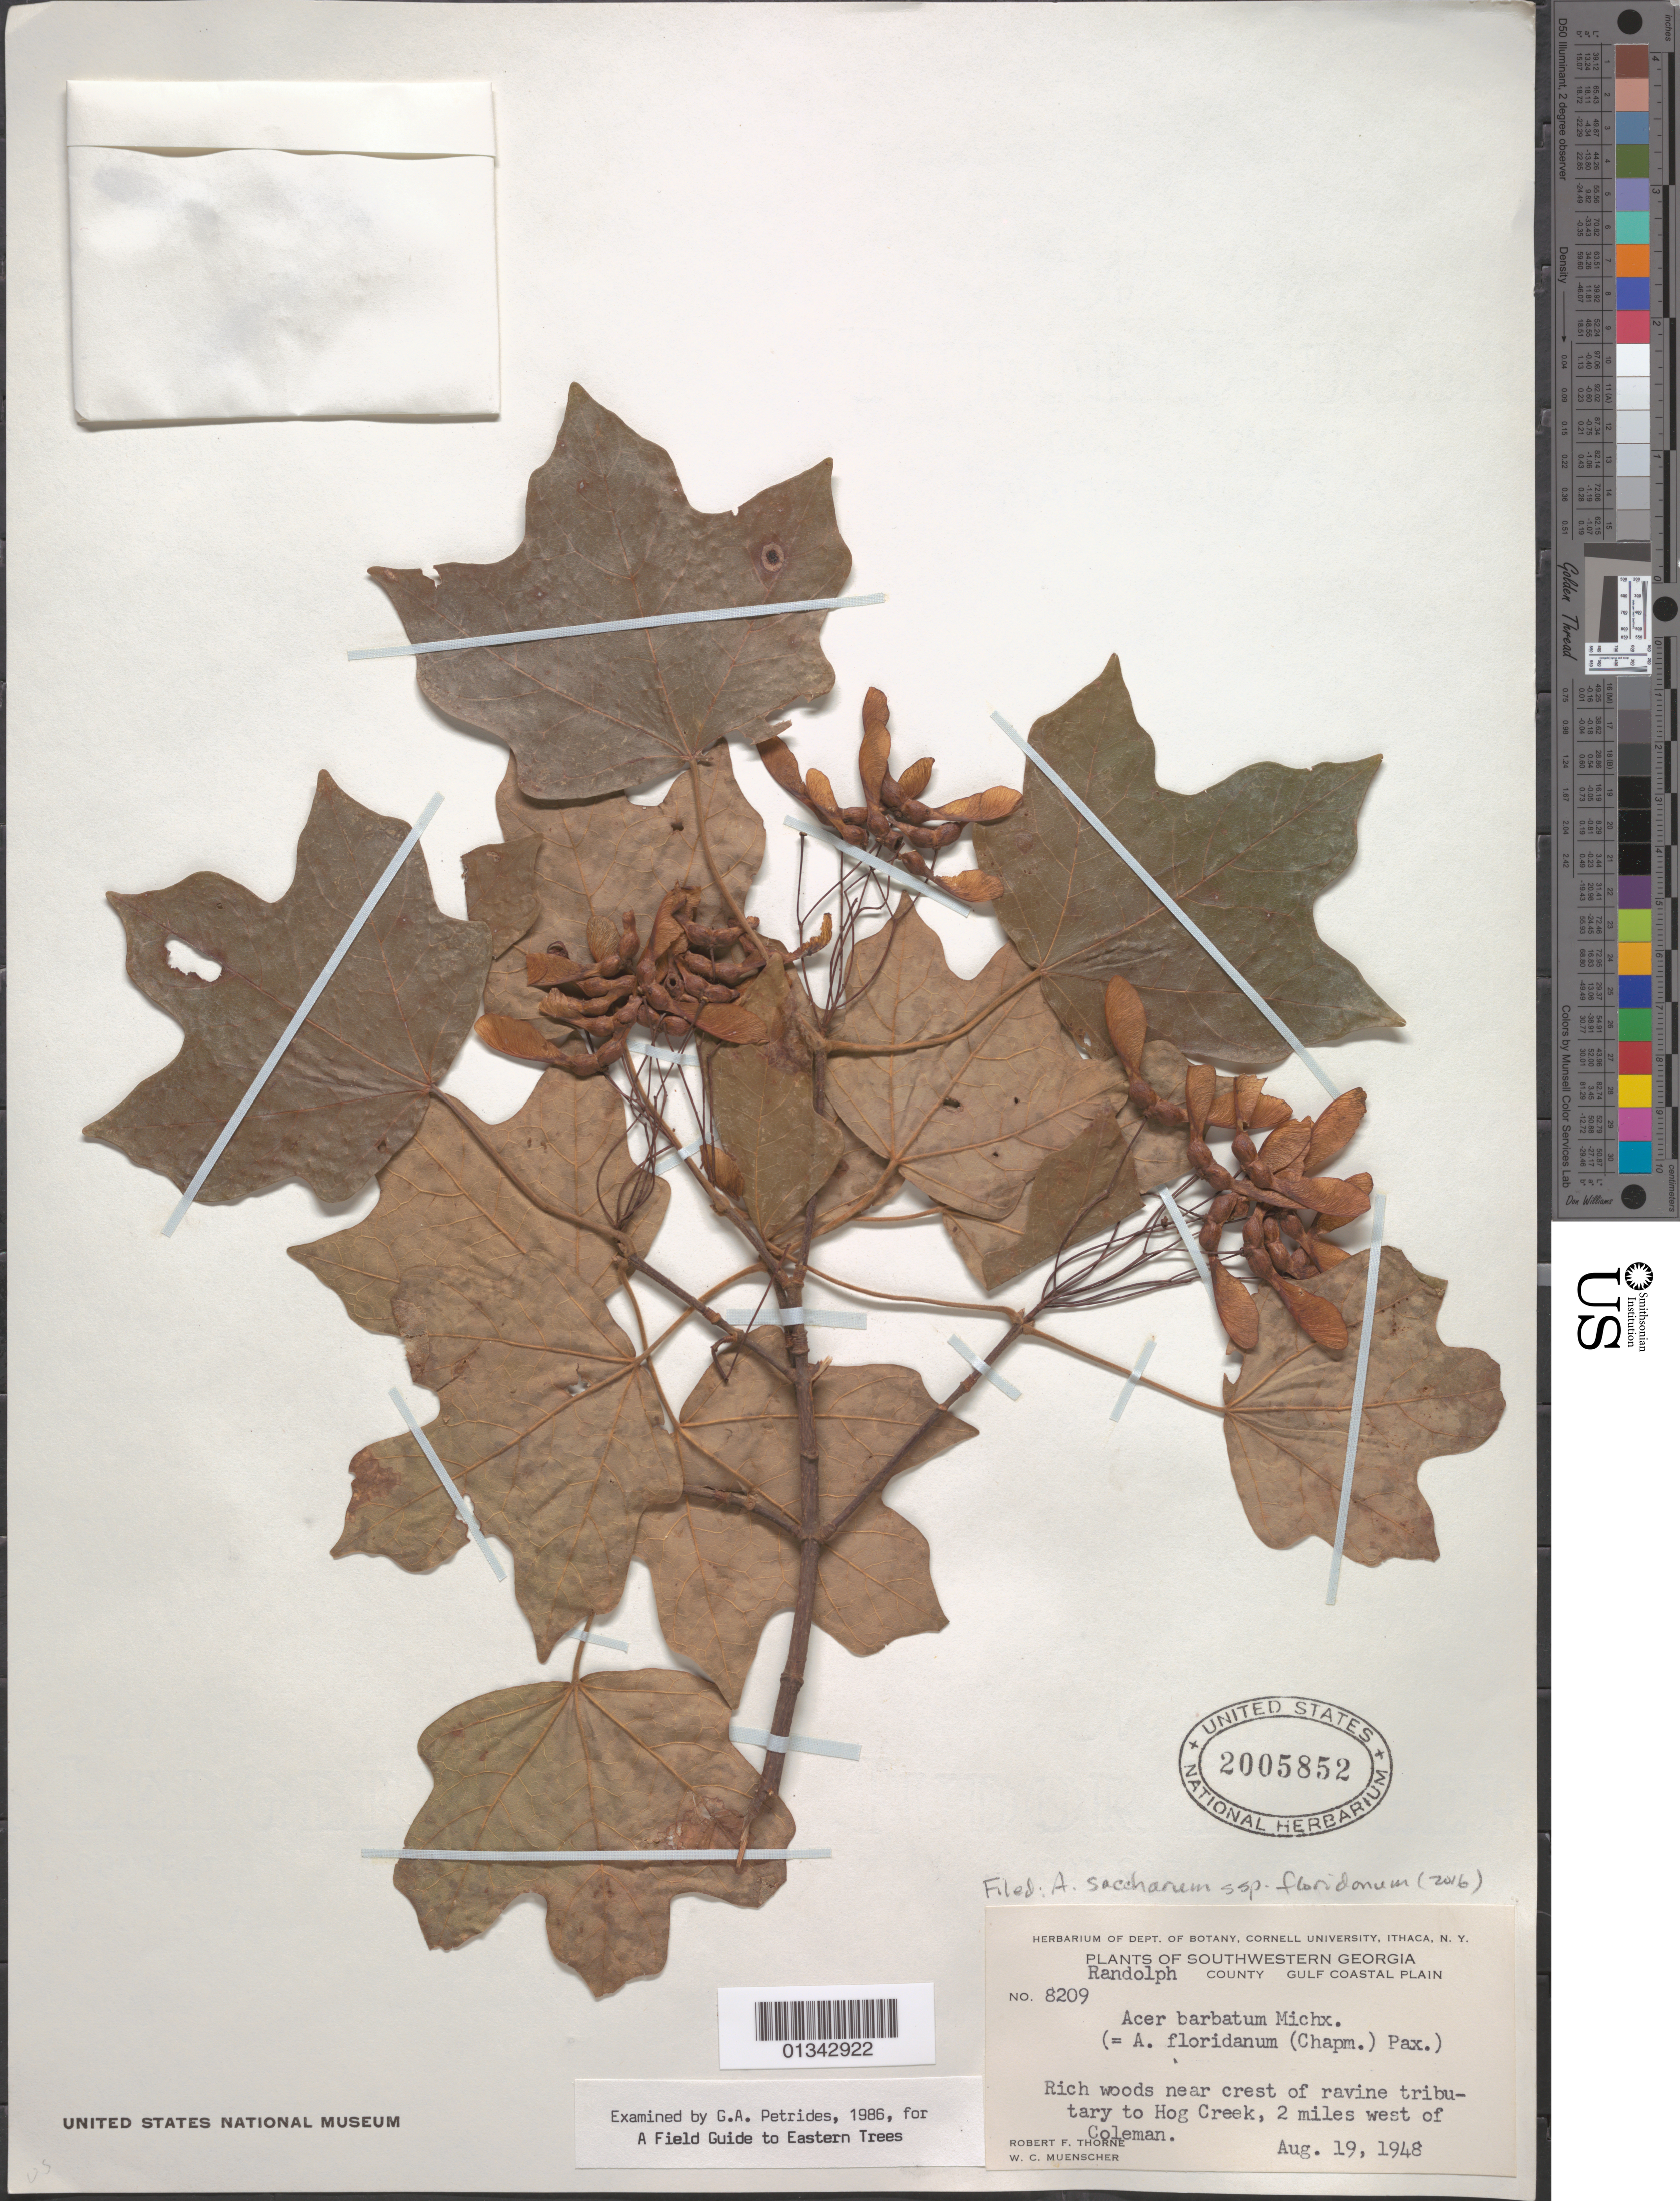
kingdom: Plantae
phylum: Tracheophyta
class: Magnoliopsida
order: Sapindales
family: Sapindaceae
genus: Acer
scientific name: Acer saccharum subsp. floridanum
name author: (Chapm.) Desmarais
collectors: R. F. Thorne & W. Muenscher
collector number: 8209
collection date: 1948-08-19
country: United States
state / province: Georgia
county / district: Randolph County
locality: Randolph County, 2 miles W of Coleman, near crest of ravine tributary to Hog Creek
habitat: Rich woods near crest of ravine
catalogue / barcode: US 2005852